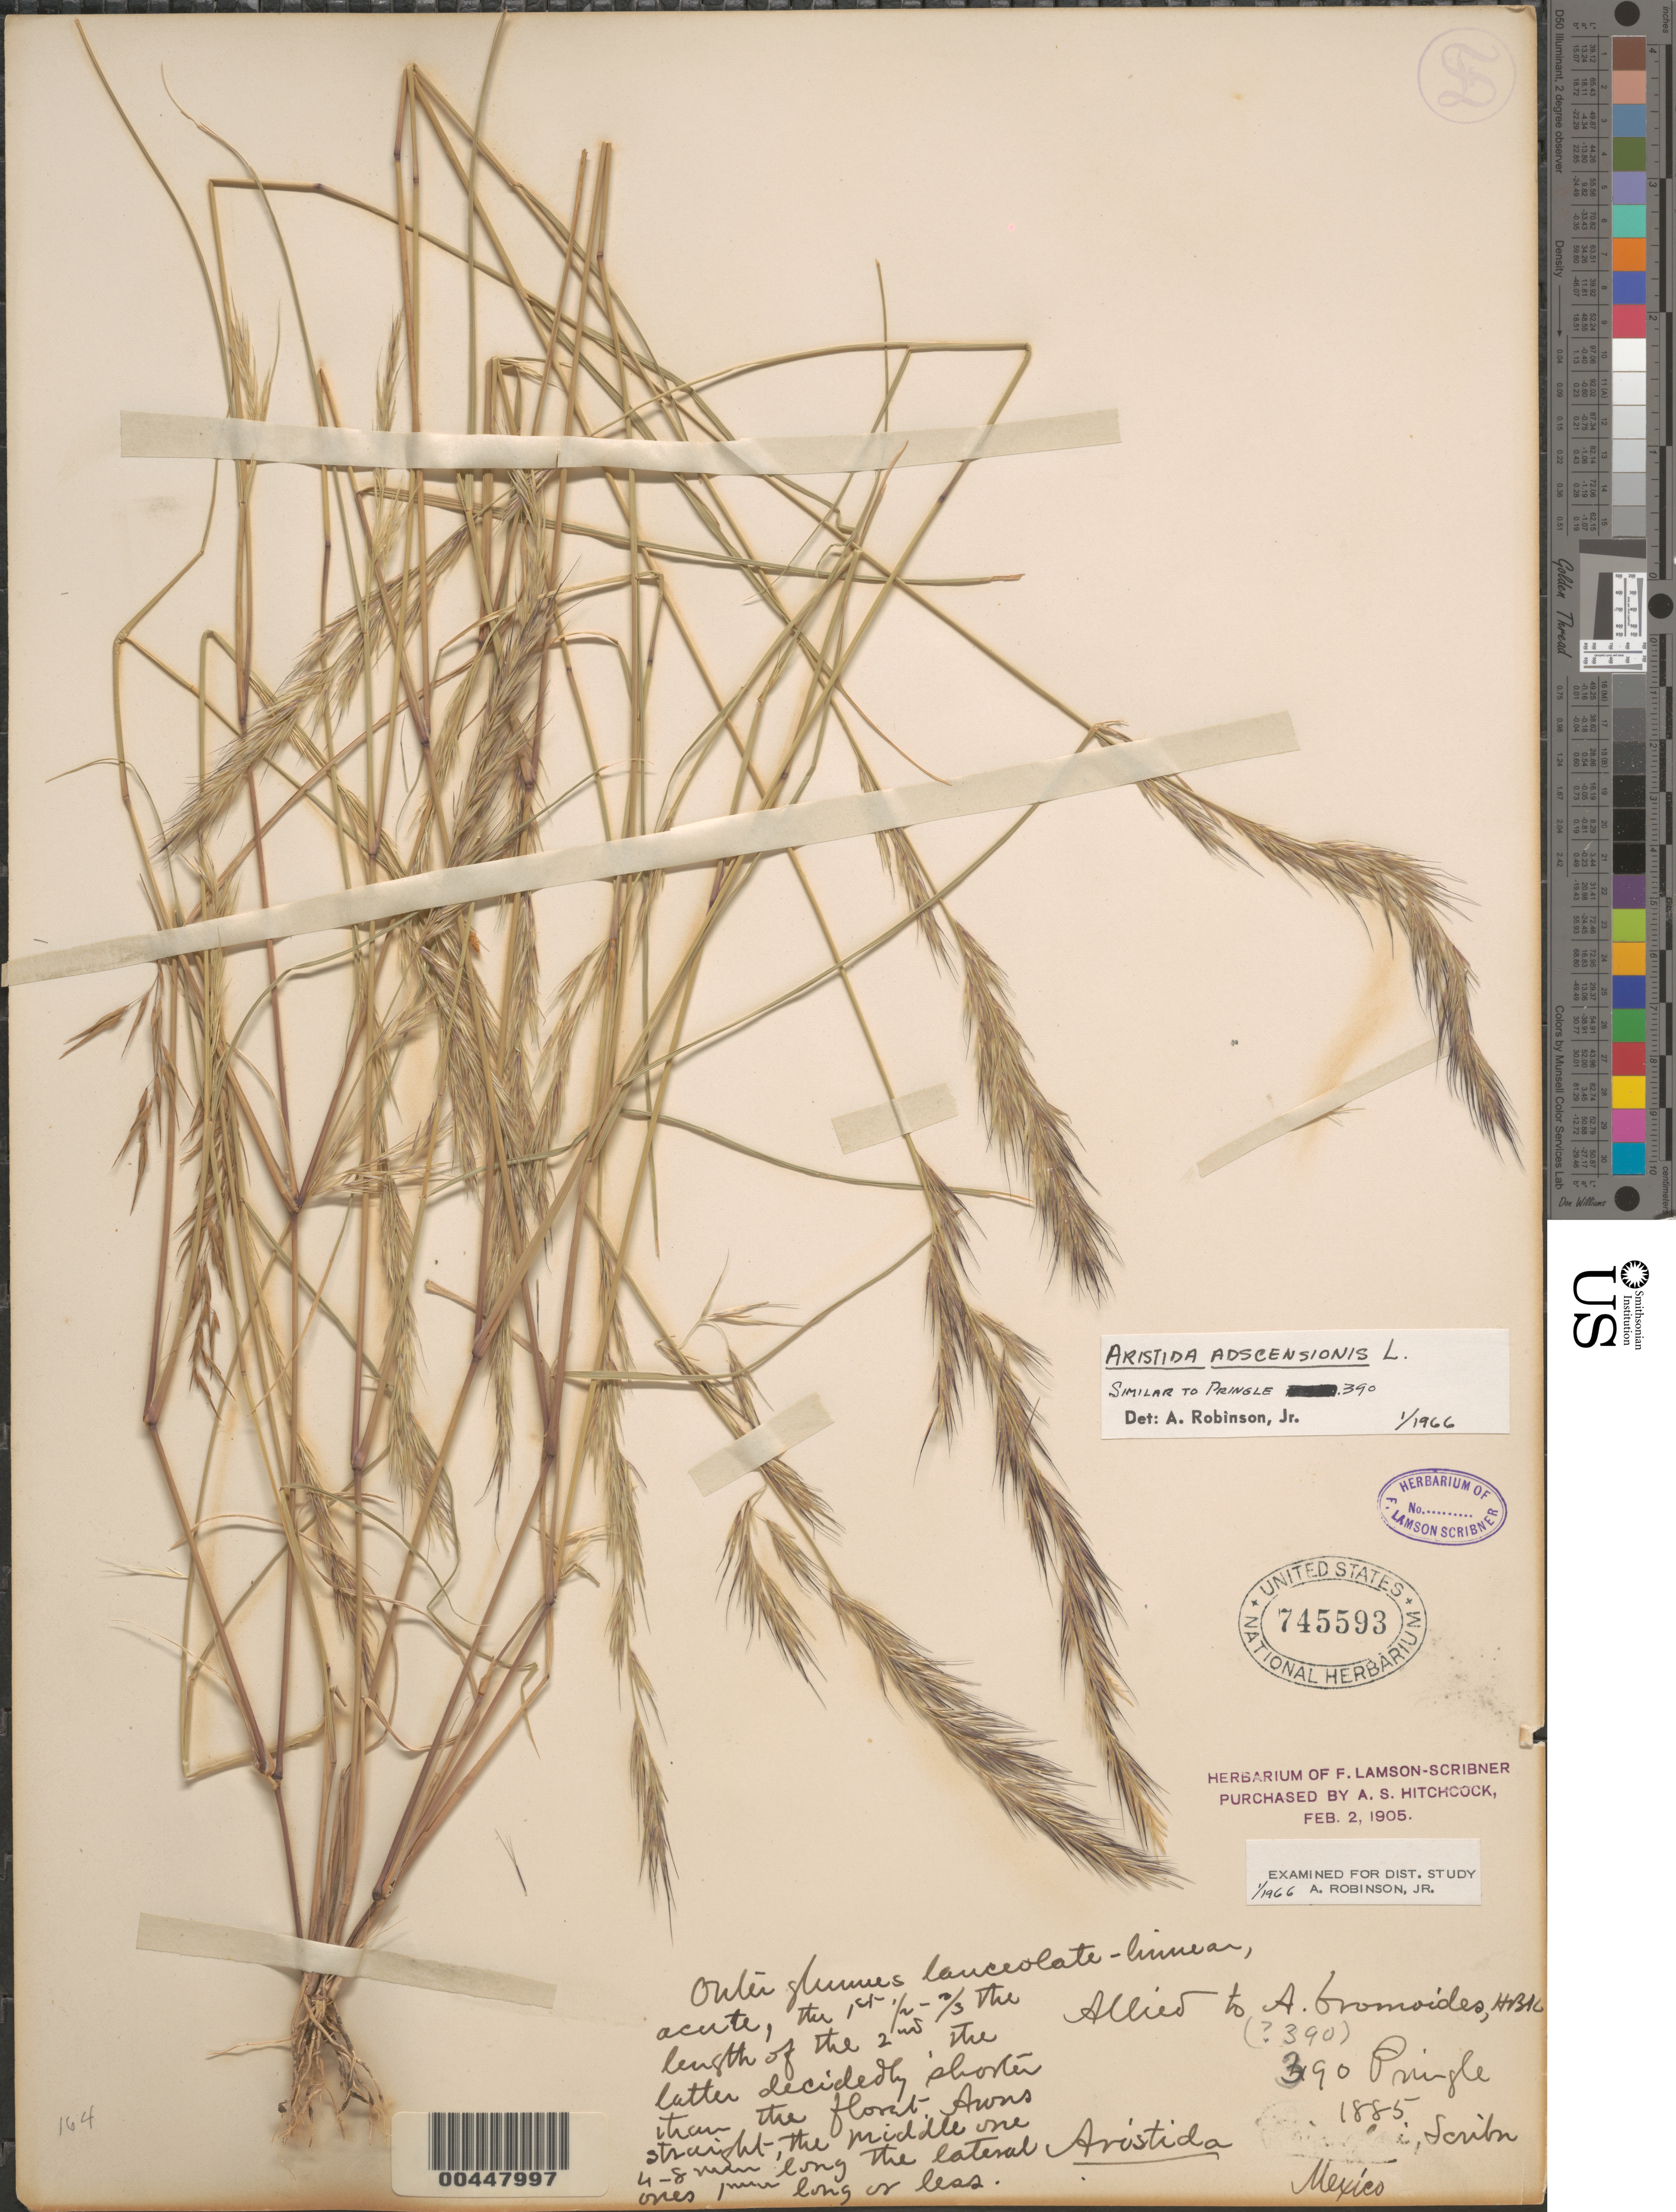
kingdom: Plantae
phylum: Tracheophyta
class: Liliopsida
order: Poales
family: Poaceae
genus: Aristida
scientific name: Aristida adscensionis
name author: L.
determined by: Robinson, A., Jr.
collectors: C. G. Pringle et al.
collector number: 390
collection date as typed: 1885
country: Mexico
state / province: Durango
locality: San Ramon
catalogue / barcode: US 745593